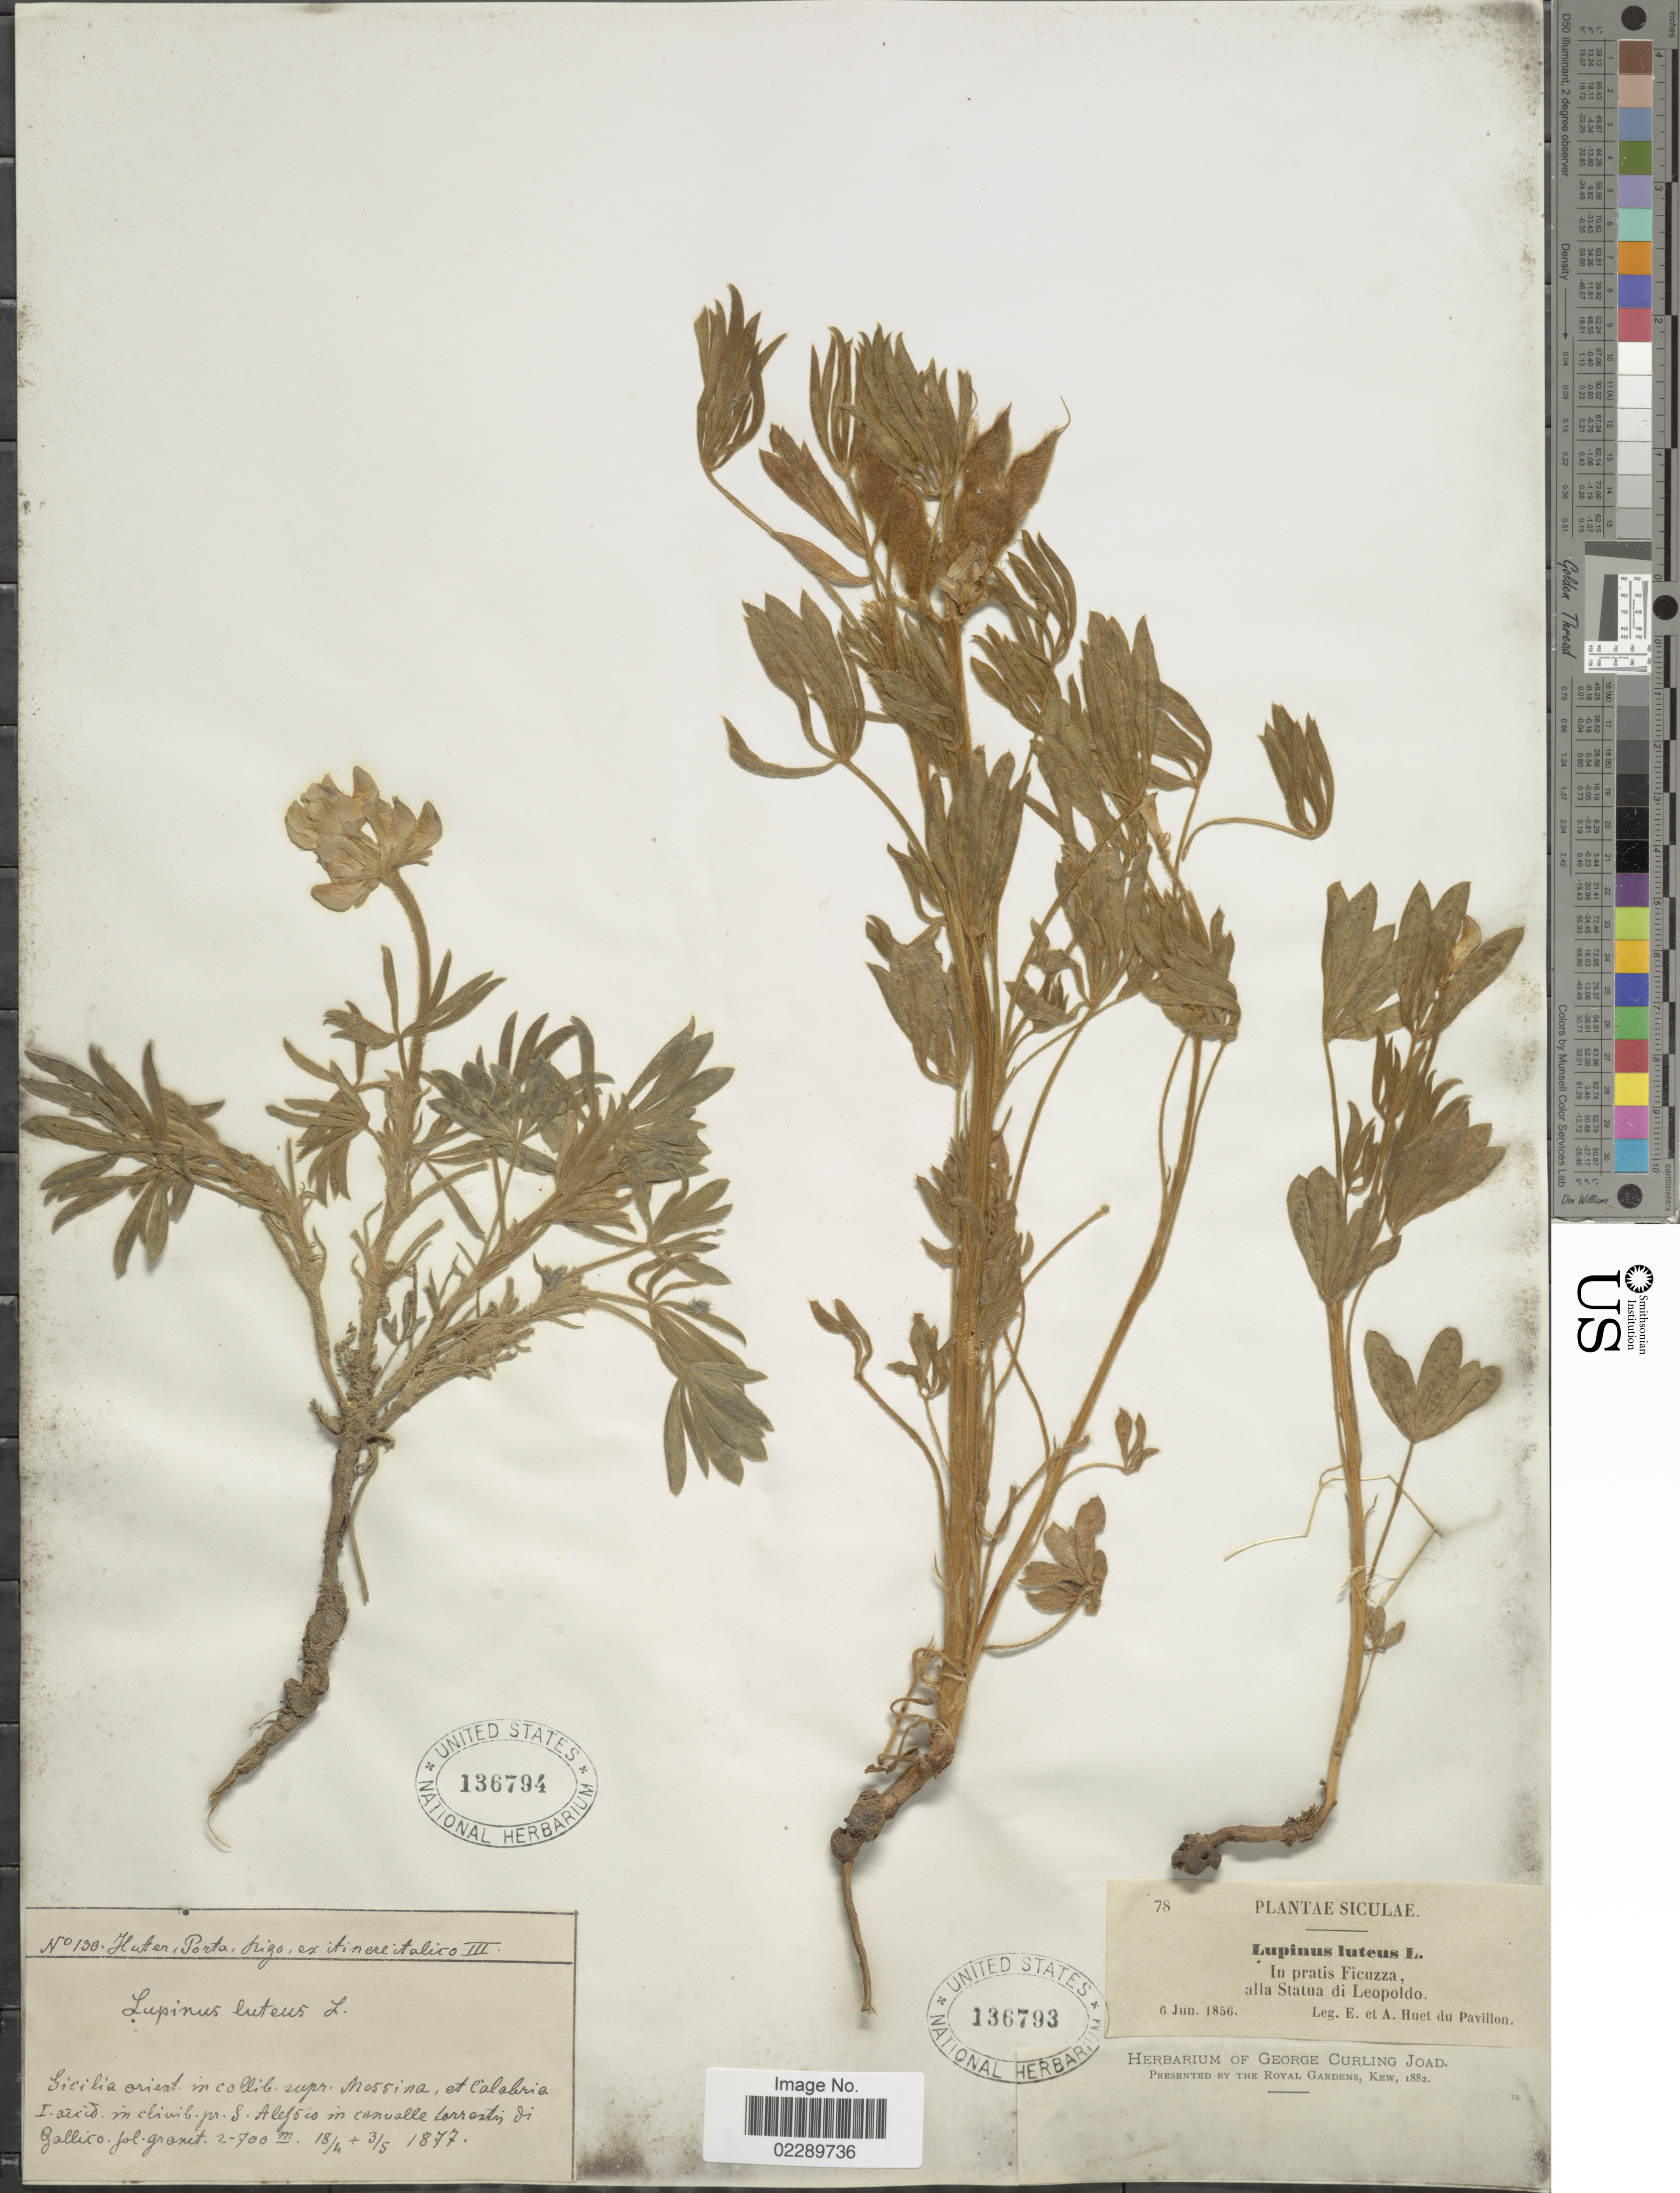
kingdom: Plantae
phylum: Tracheophyta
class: Magnoliopsida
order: Fabales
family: Fabaceae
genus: Lupinus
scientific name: Lupinus luteus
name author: L.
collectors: E. Huet du Pavillon & A. Huet du Pavillon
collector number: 78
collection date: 1856-06-06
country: Italy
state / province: Siciliana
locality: Siculae. In pratis Ficuzza, alla Statua di Leopoldo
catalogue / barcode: US 136793